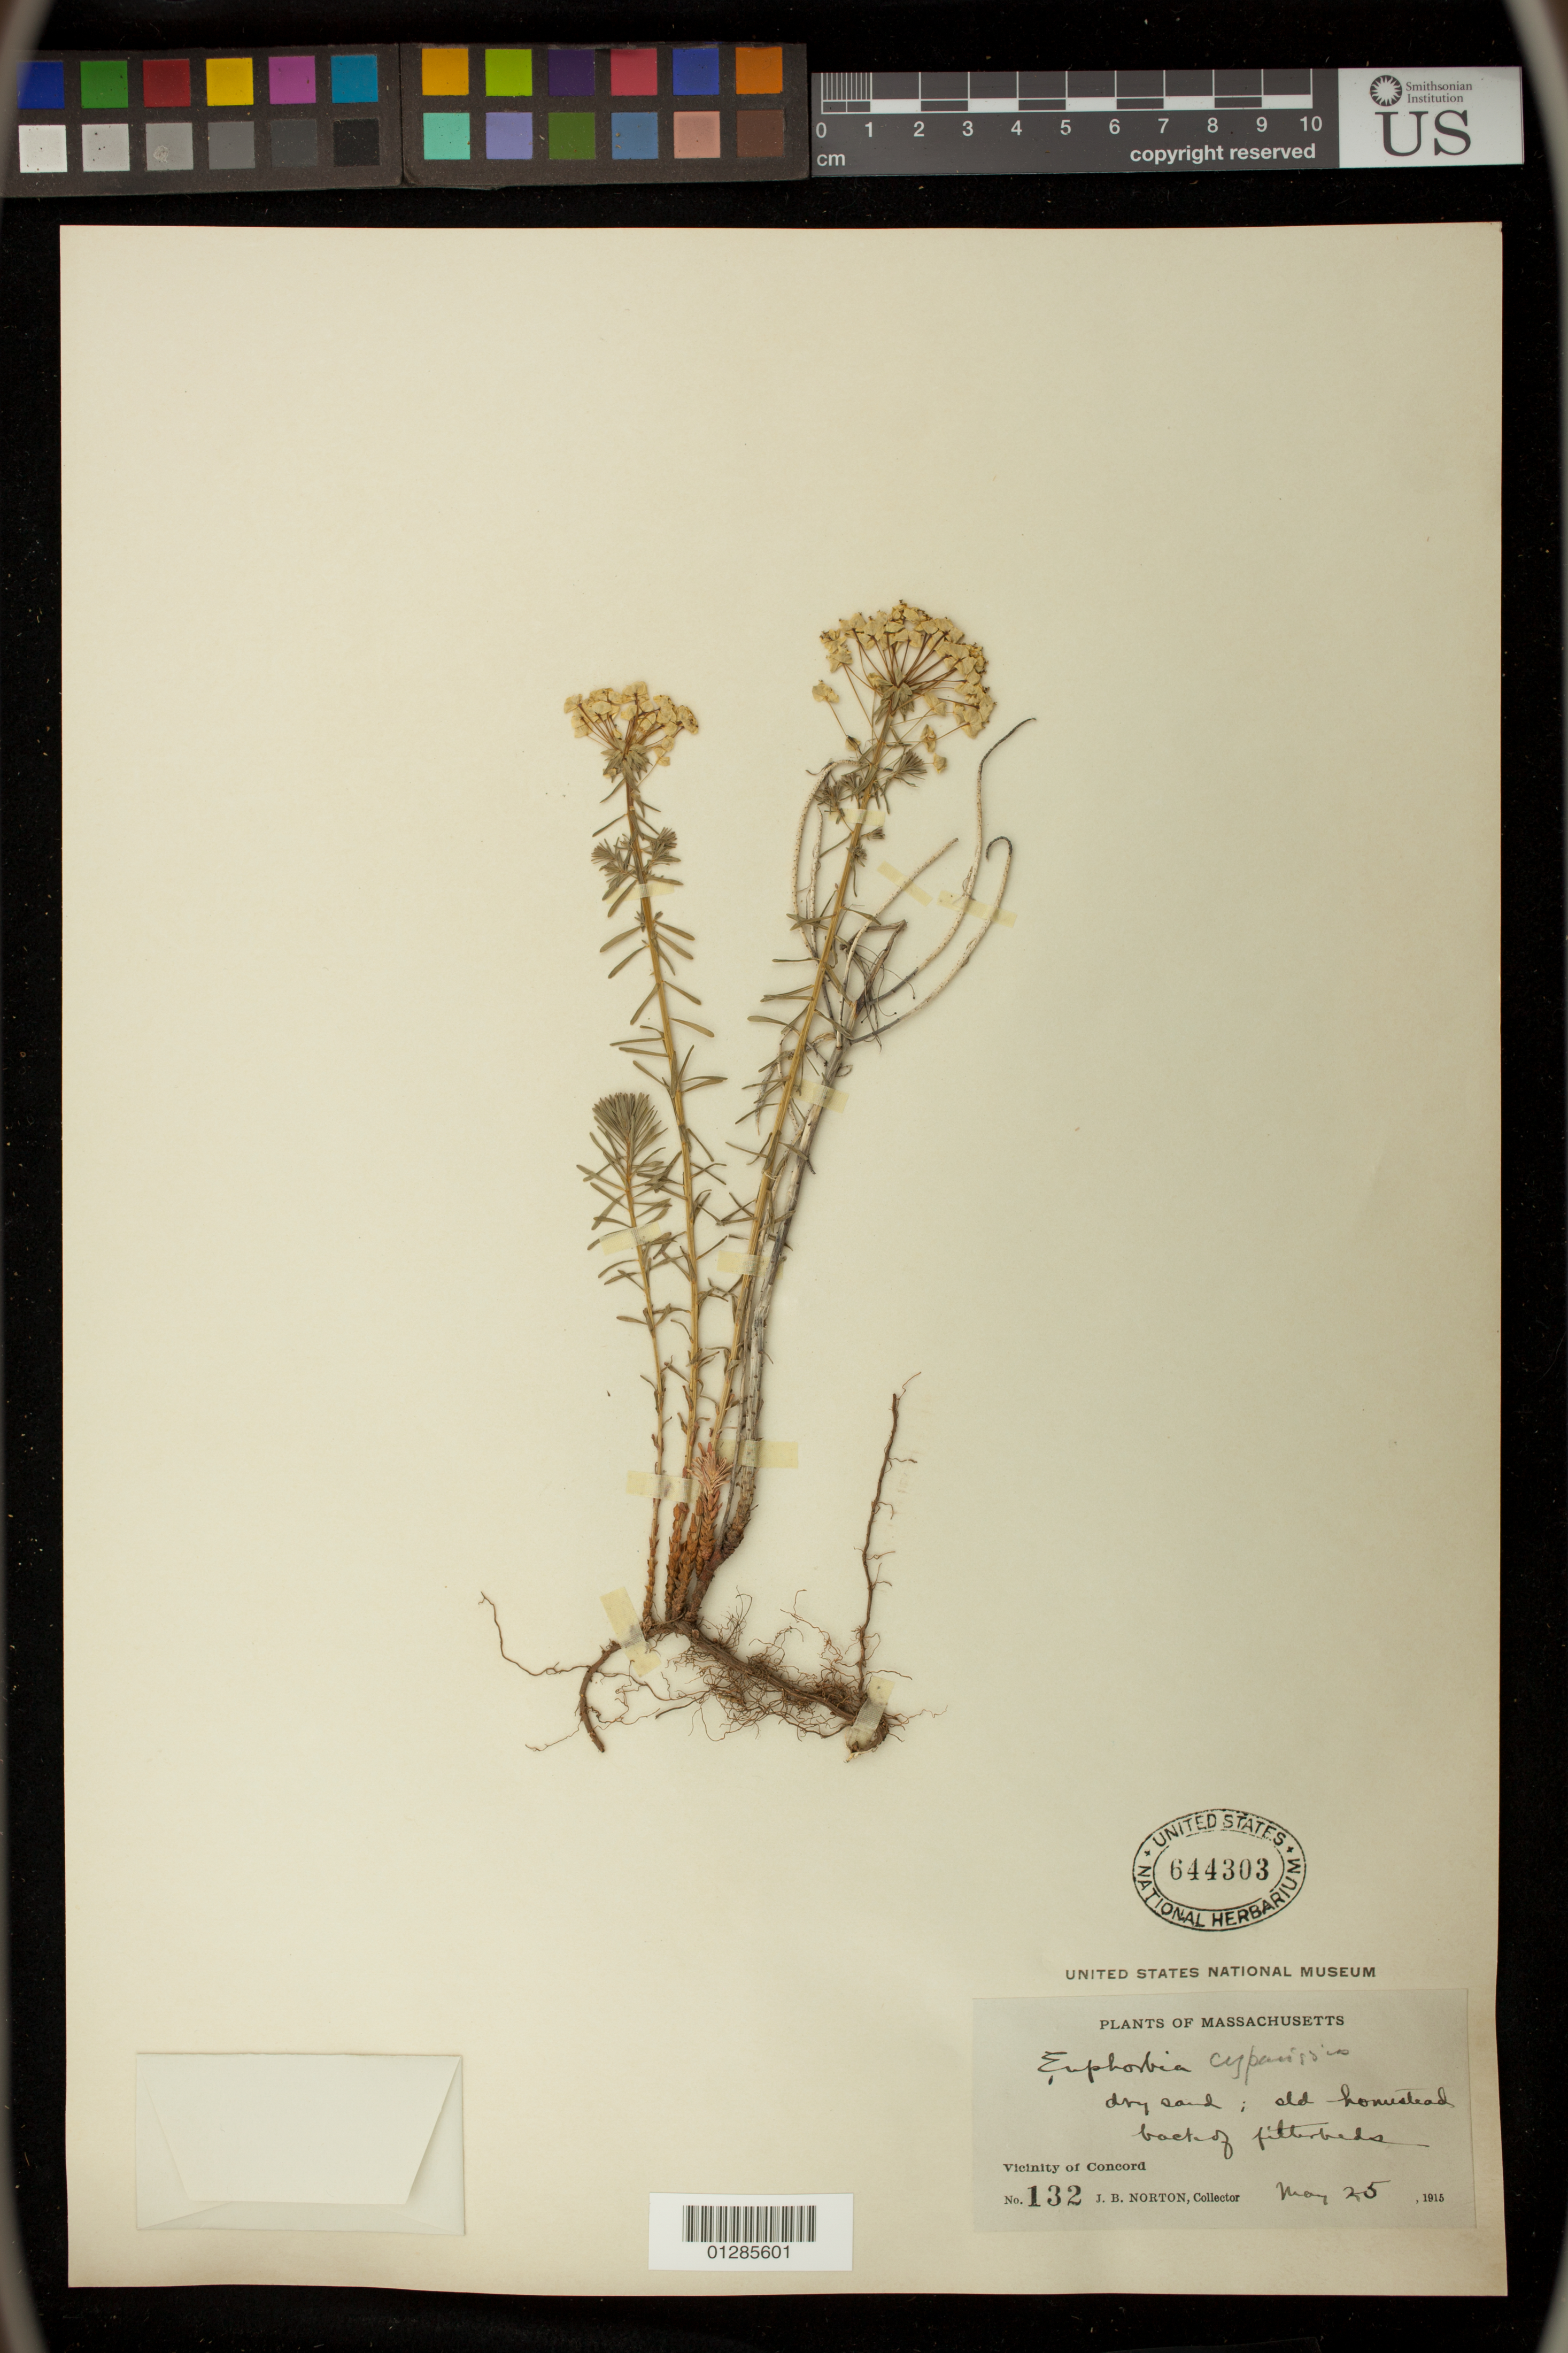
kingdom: Plantae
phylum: Tracheophyta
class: Magnoliopsida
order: Malpighiales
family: Euphorbiaceae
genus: Euphorbia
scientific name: Euphorbia cyparissias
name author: L.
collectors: J. B. Norton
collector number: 132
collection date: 1915-05-25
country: United States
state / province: Massachusetts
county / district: Middlesex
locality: Vicinity of Concord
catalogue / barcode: US 644303